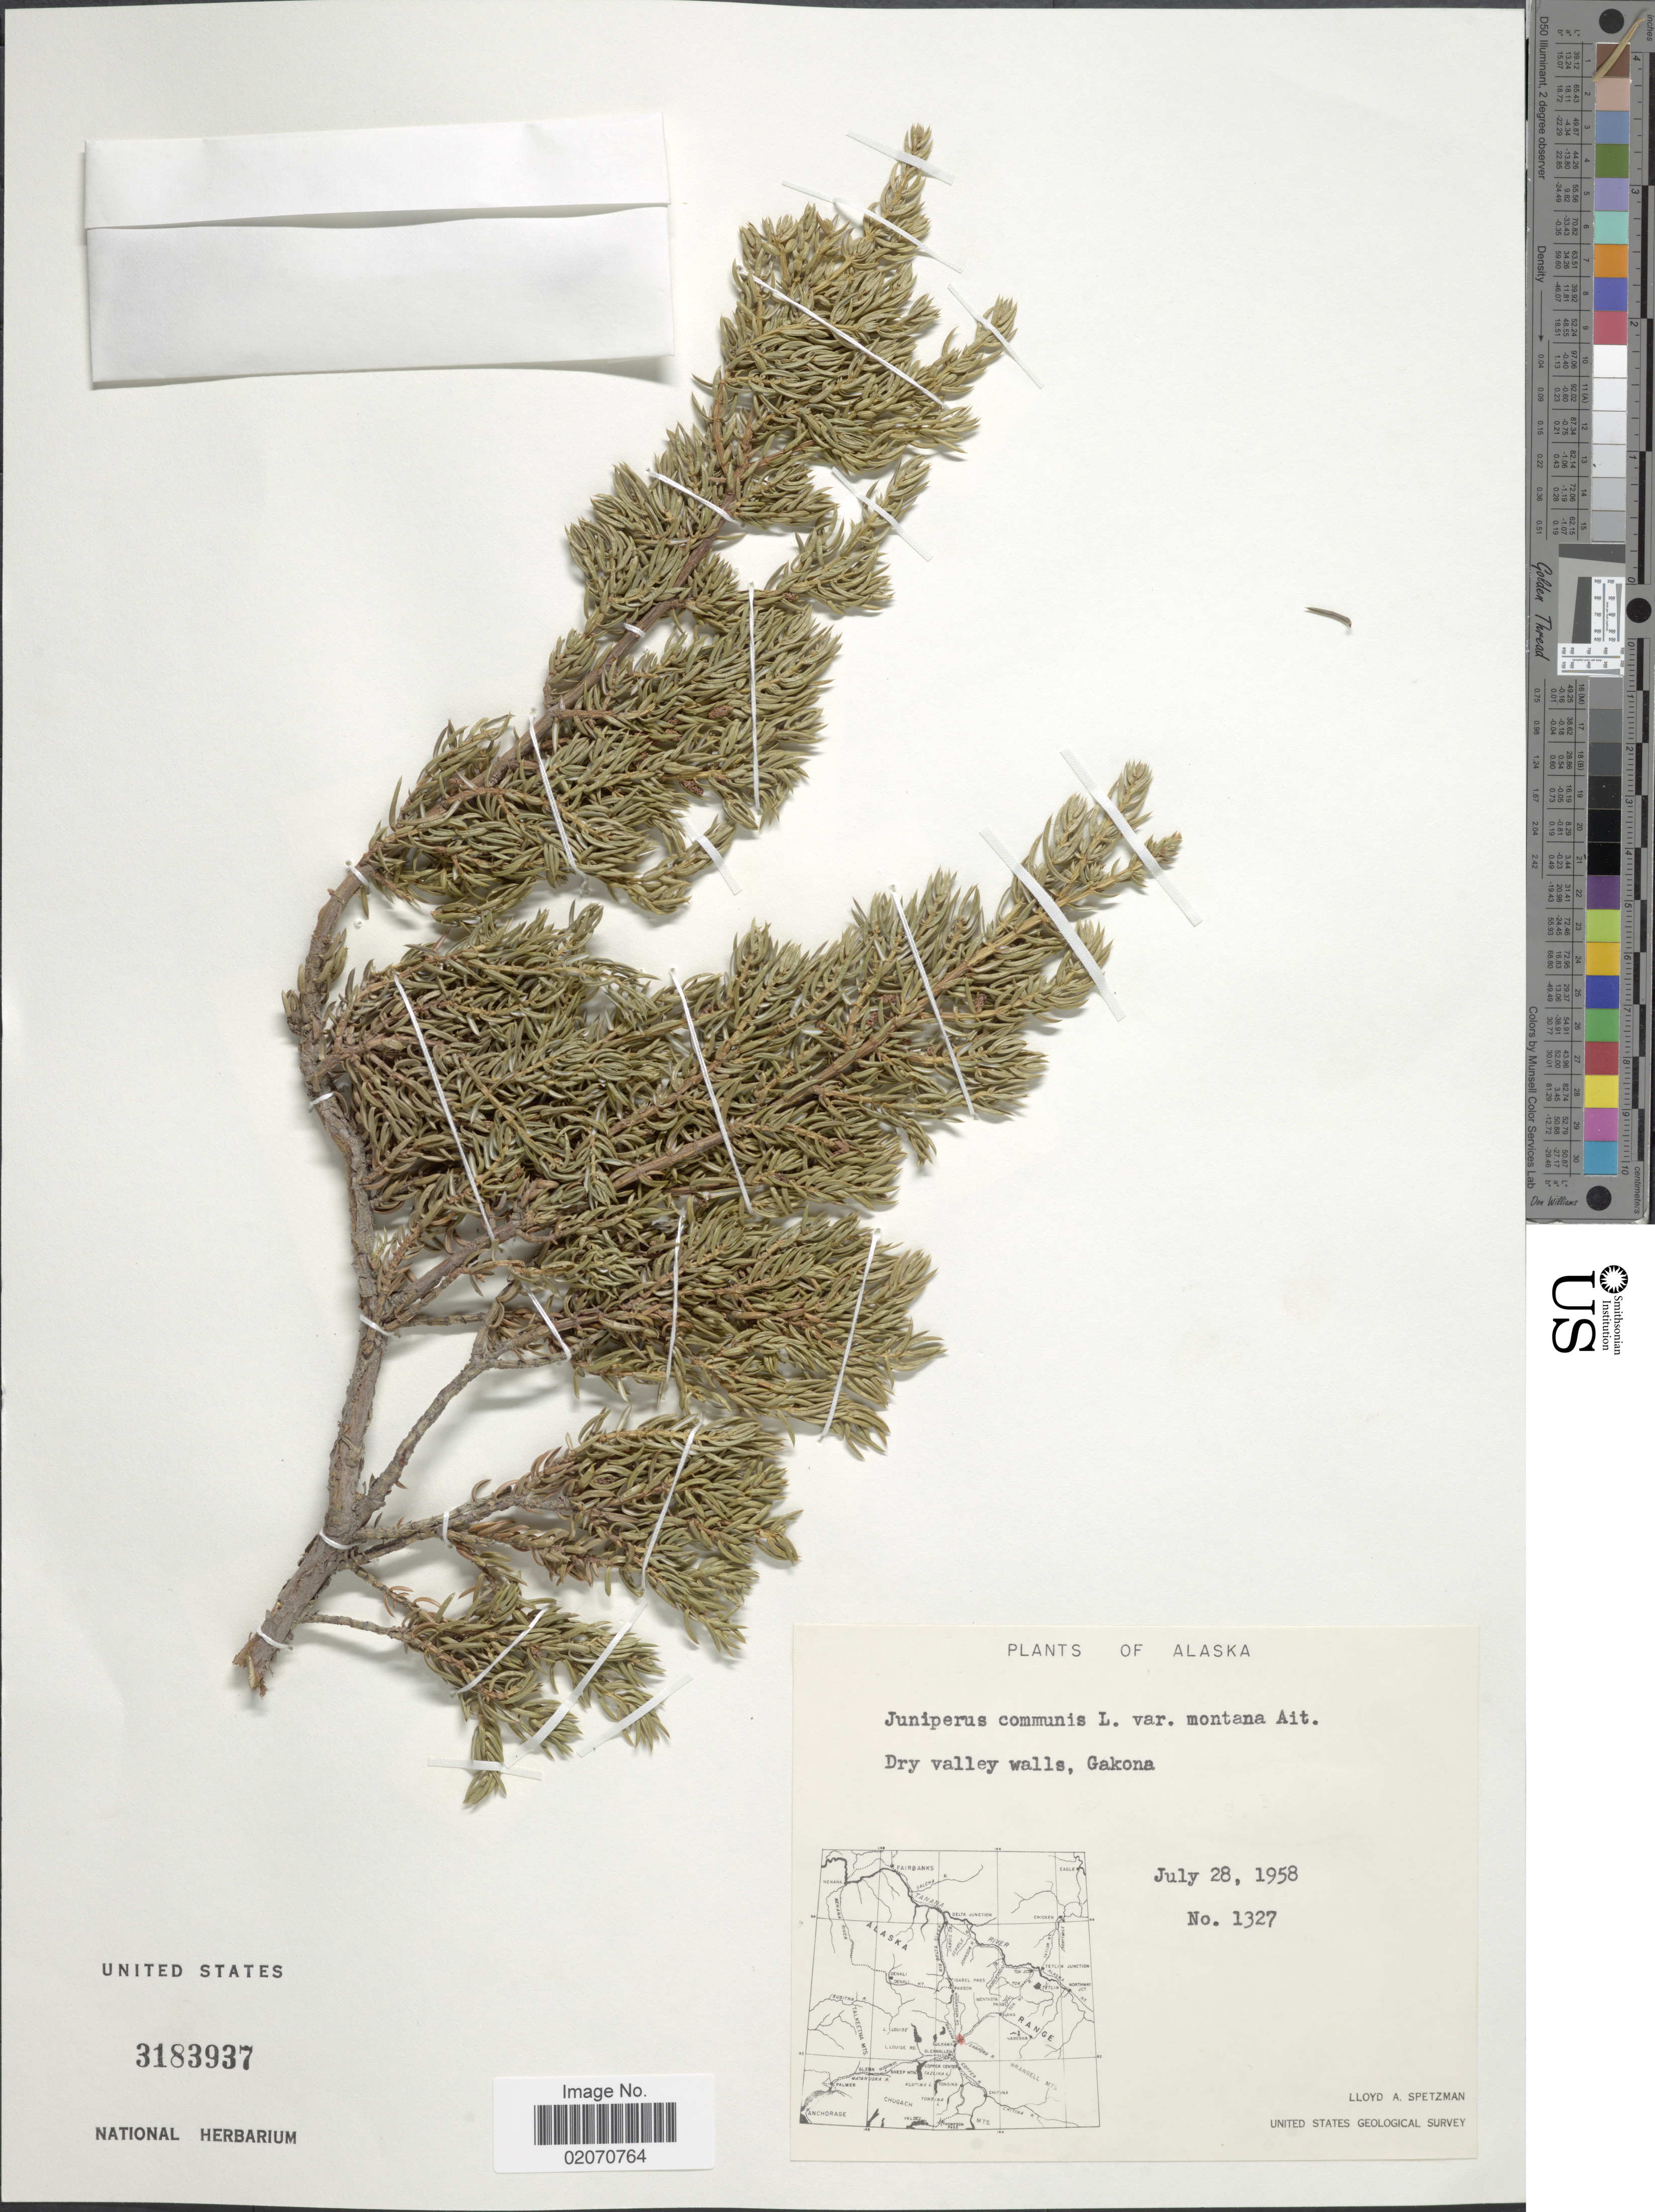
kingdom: Plantae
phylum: Tracheophyta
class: Pinopsida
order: Pinales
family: Cupressaceae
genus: Juniperus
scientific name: Juniperus communis subsp. nana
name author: (Willd.) Syme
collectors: L. Spetzman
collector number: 1327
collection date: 1958-07-28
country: United States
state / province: Alaska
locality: Dry valley walls, Gakona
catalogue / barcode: US 3183937